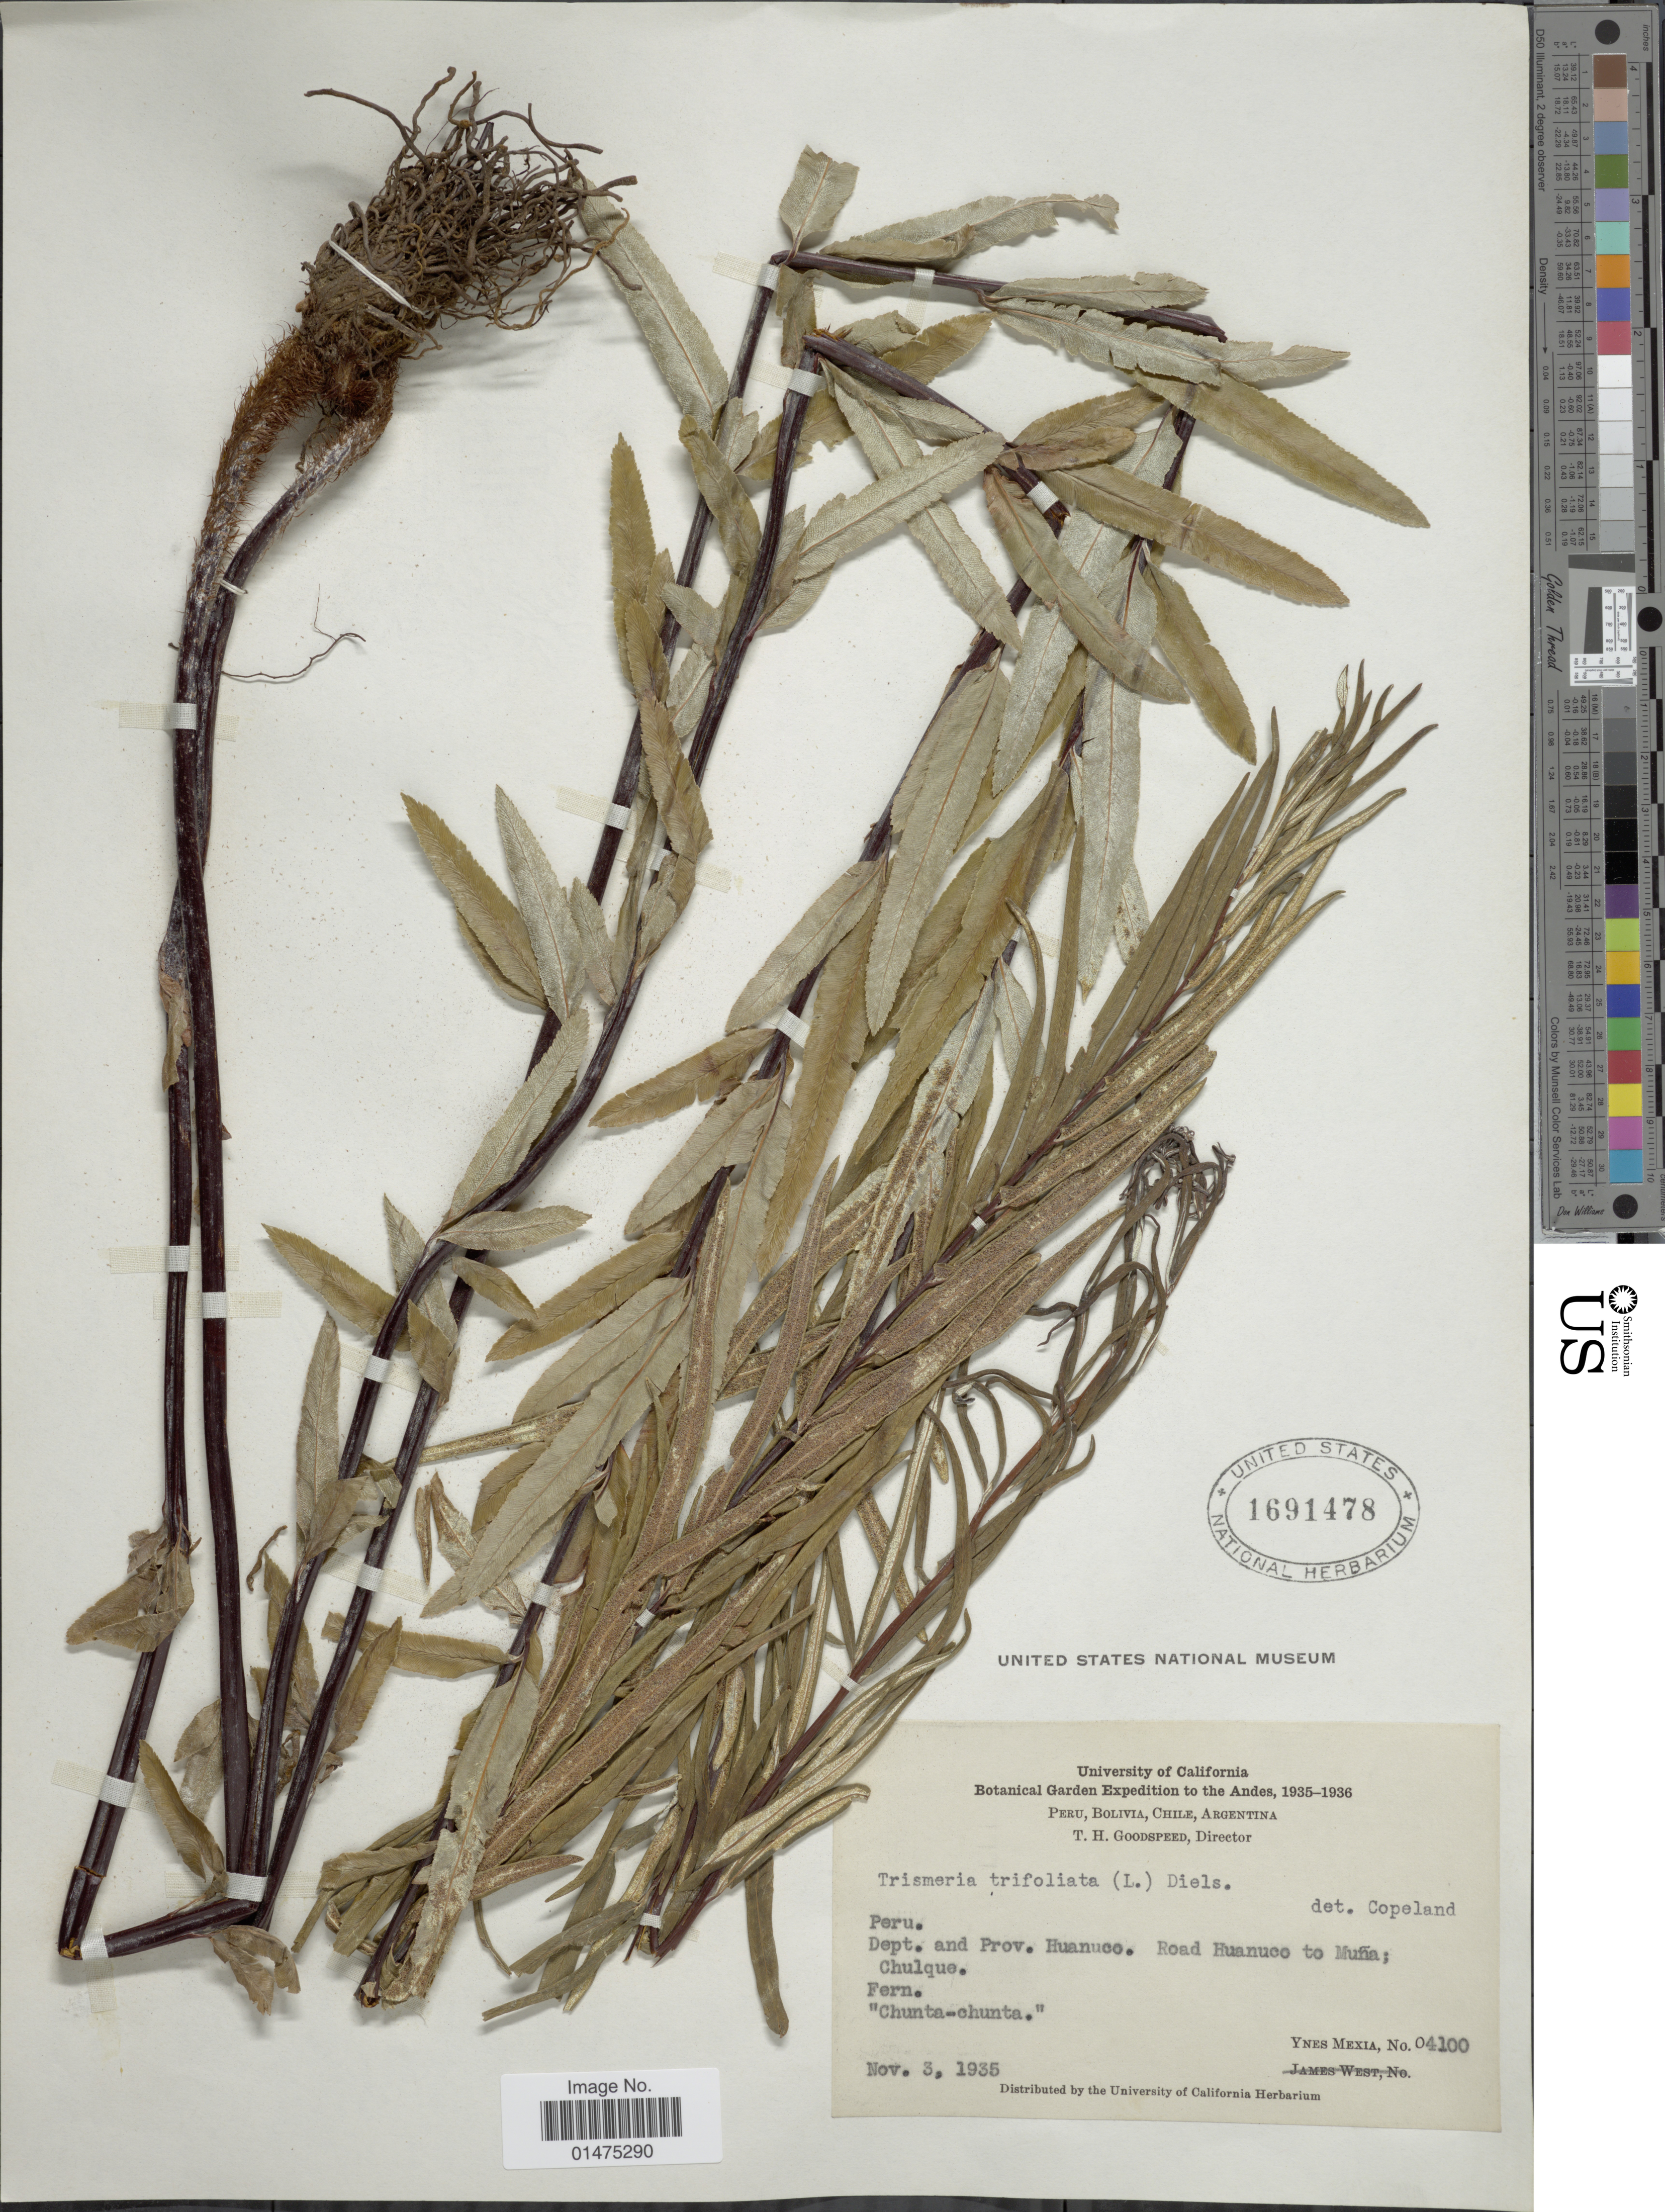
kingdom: Plantae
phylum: Tracheophyta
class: Polypodiopsida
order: Polypodiales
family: Pteridaceae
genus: Pityrogramma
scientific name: Pityrogramma trifoliata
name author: (L.) R.M. Tryon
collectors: Y. Mexia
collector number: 4100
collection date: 1935-11-03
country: Peru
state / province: Huánuco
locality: Dept. Huanuco, Road Huanuco to Muña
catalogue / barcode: US 1691478